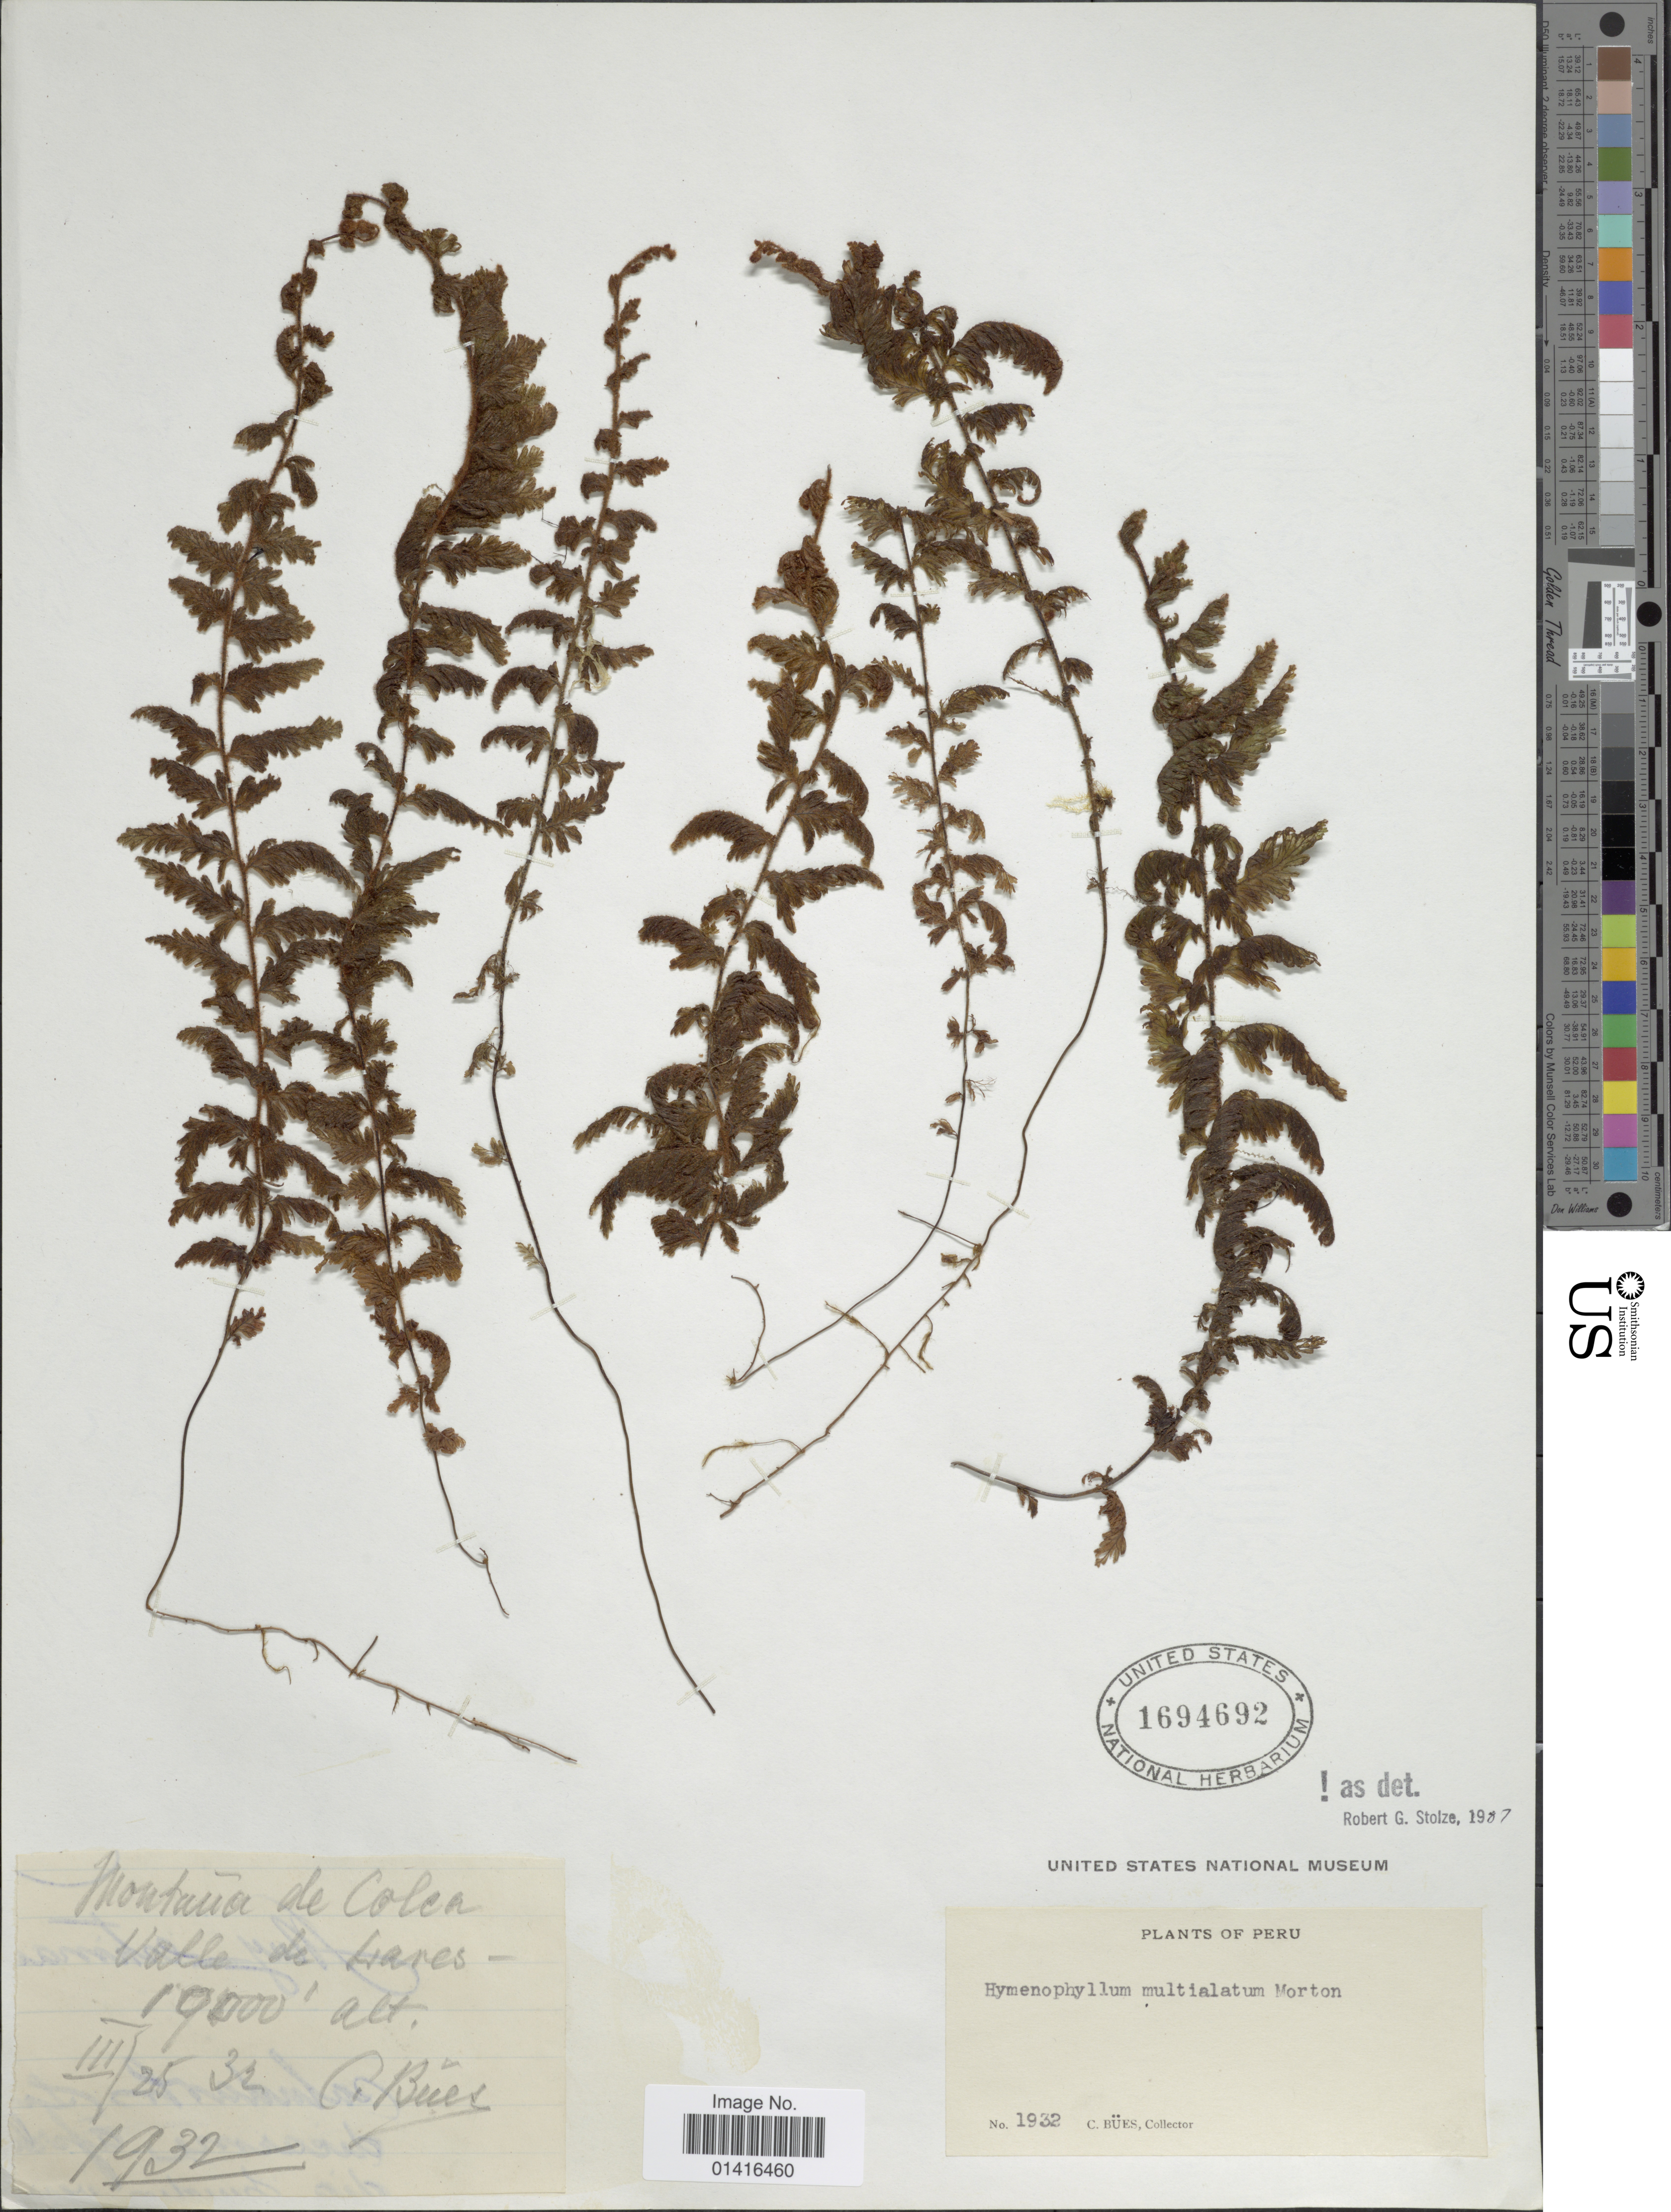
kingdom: Plantae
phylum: Tracheophyta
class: Polypodiopsida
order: Hymenophyllales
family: Hymenophyllaceae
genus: Hymenophyllum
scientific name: Hymenophyllum multialatum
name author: C.V. Morton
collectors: C. Bues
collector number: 1932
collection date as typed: Transcribed d/m/y: 25/3/32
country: Peru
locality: Montaña de Colca. Valle de Lares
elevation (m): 5791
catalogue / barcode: US 1694692